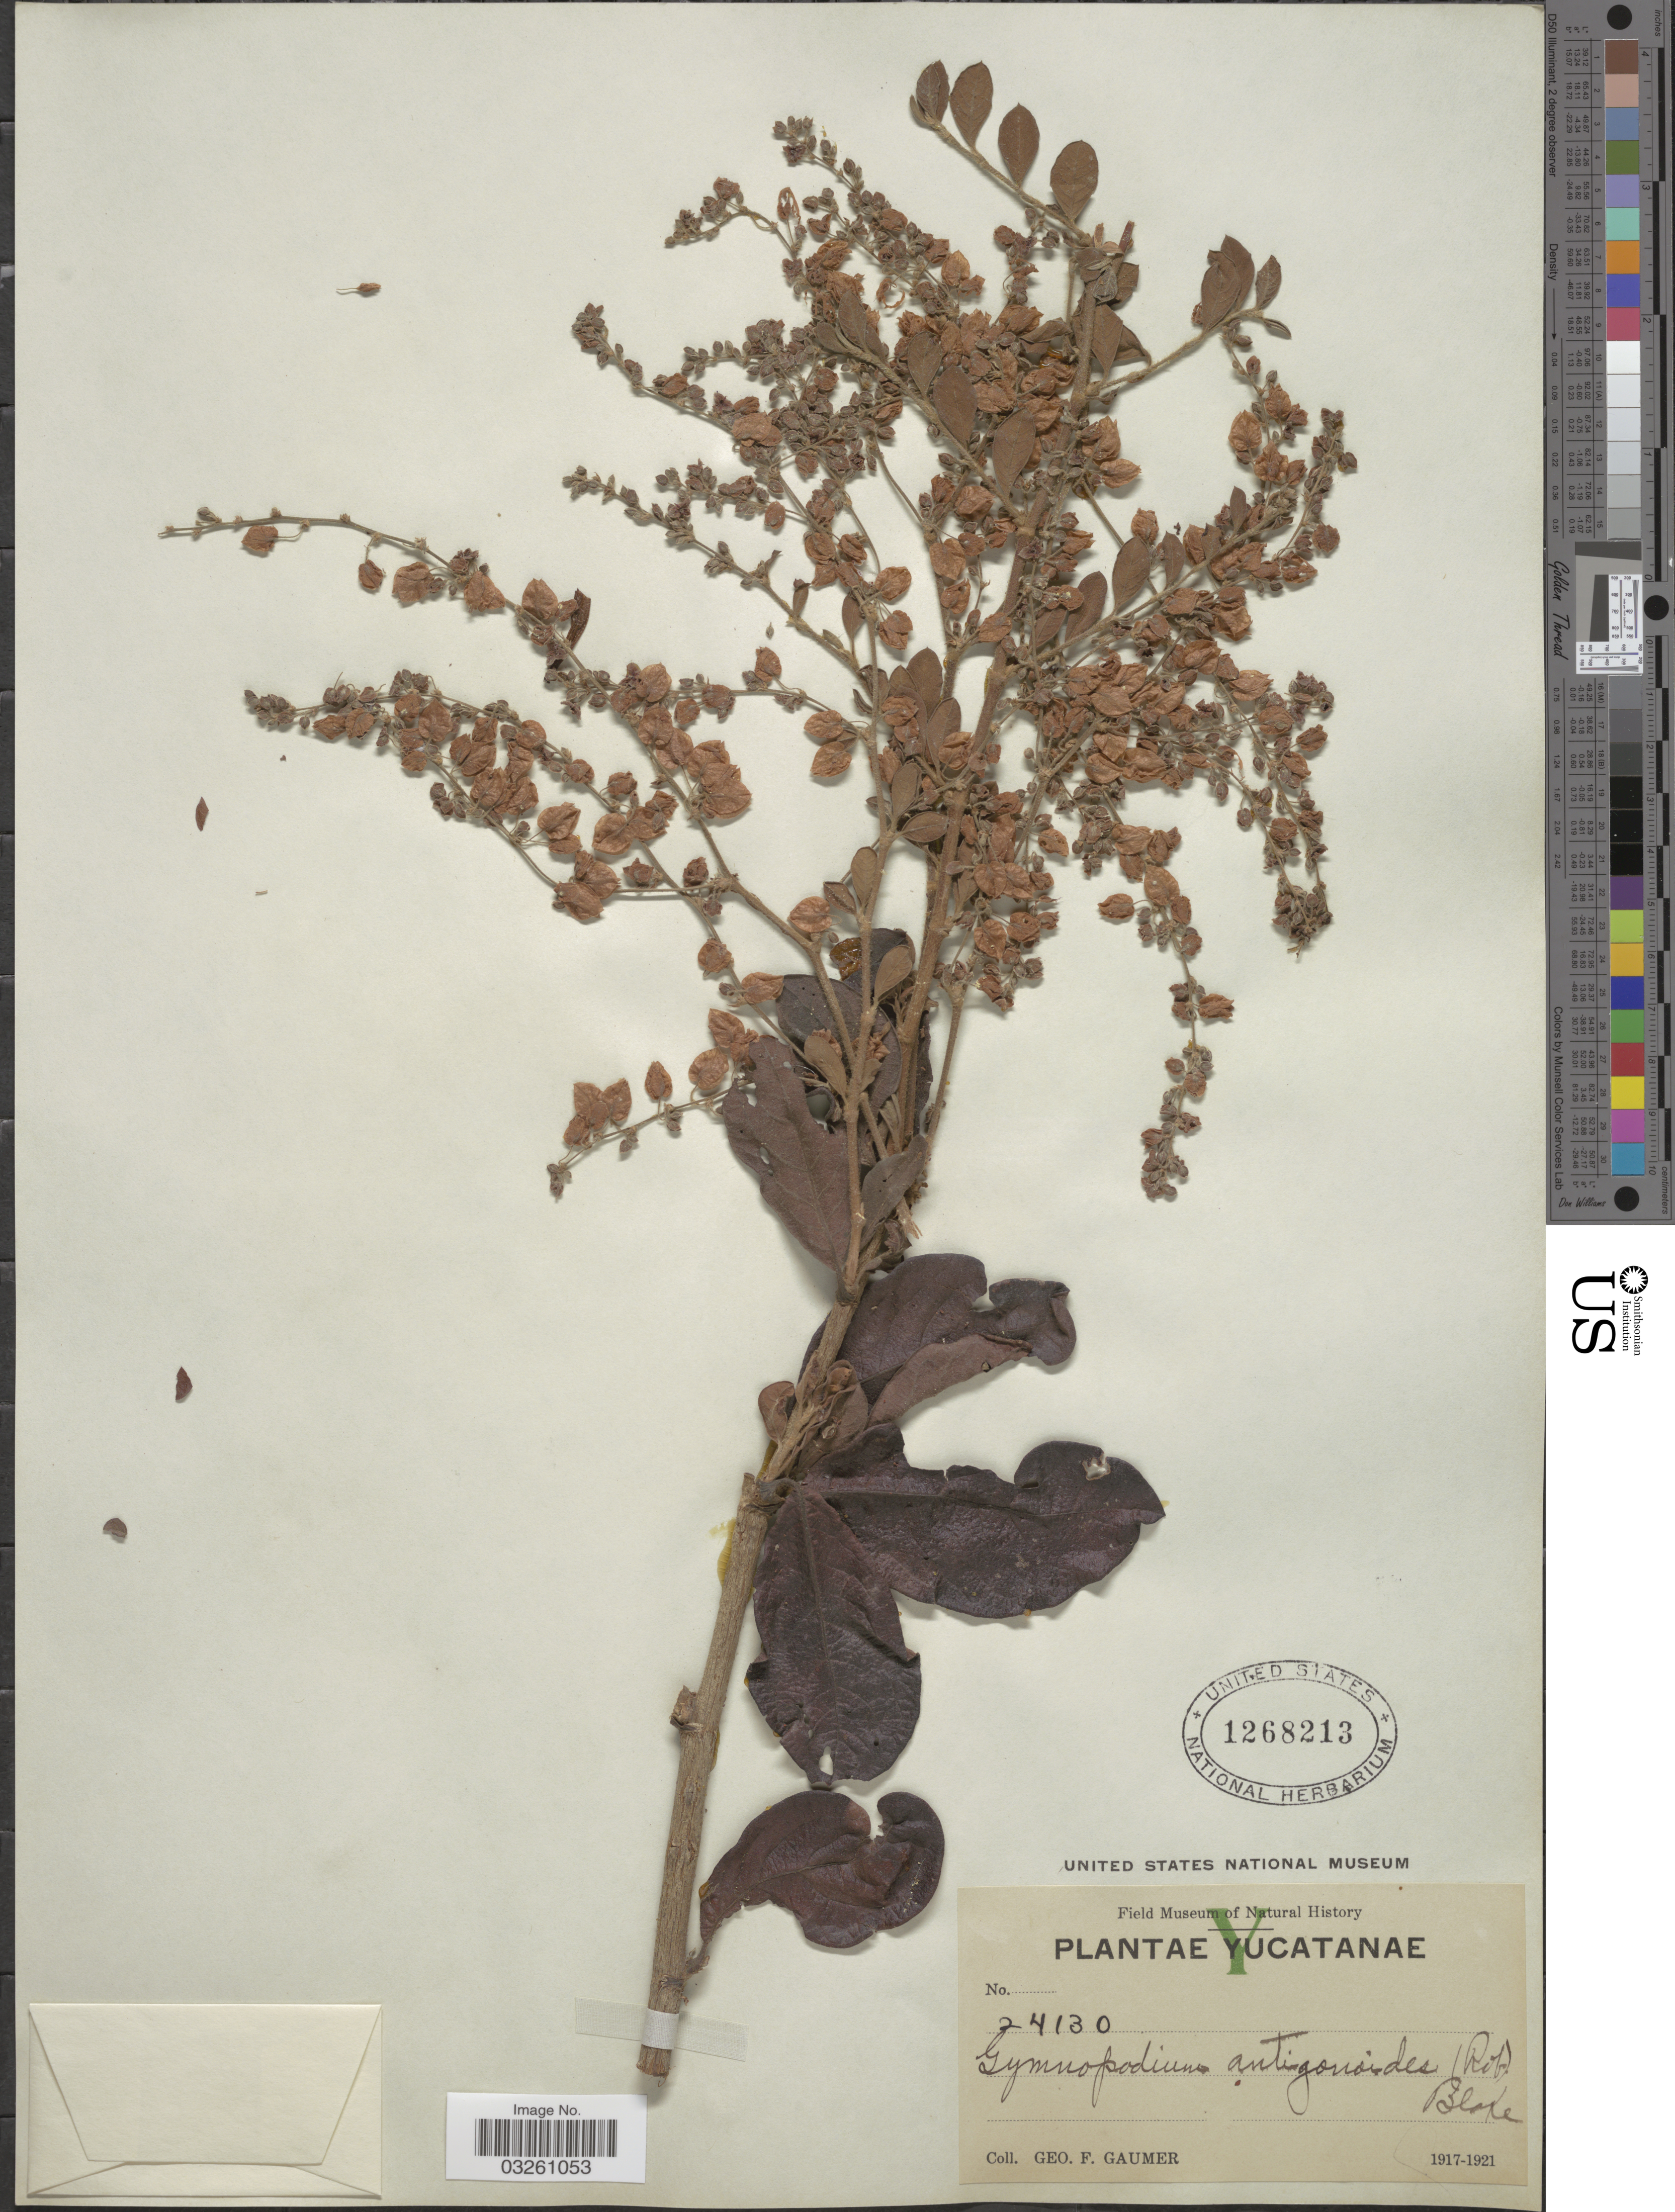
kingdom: Plantae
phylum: Tracheophyta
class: Magnoliopsida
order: Caryophyllales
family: Polygonaceae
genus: Gymnopodium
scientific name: Gymnopodium antigonoides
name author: (B.L. Rob.) S.F. Blake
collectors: G. F. Gaumer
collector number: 24130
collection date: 1917/1921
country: Mexico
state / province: Yucatán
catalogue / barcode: US 1268213